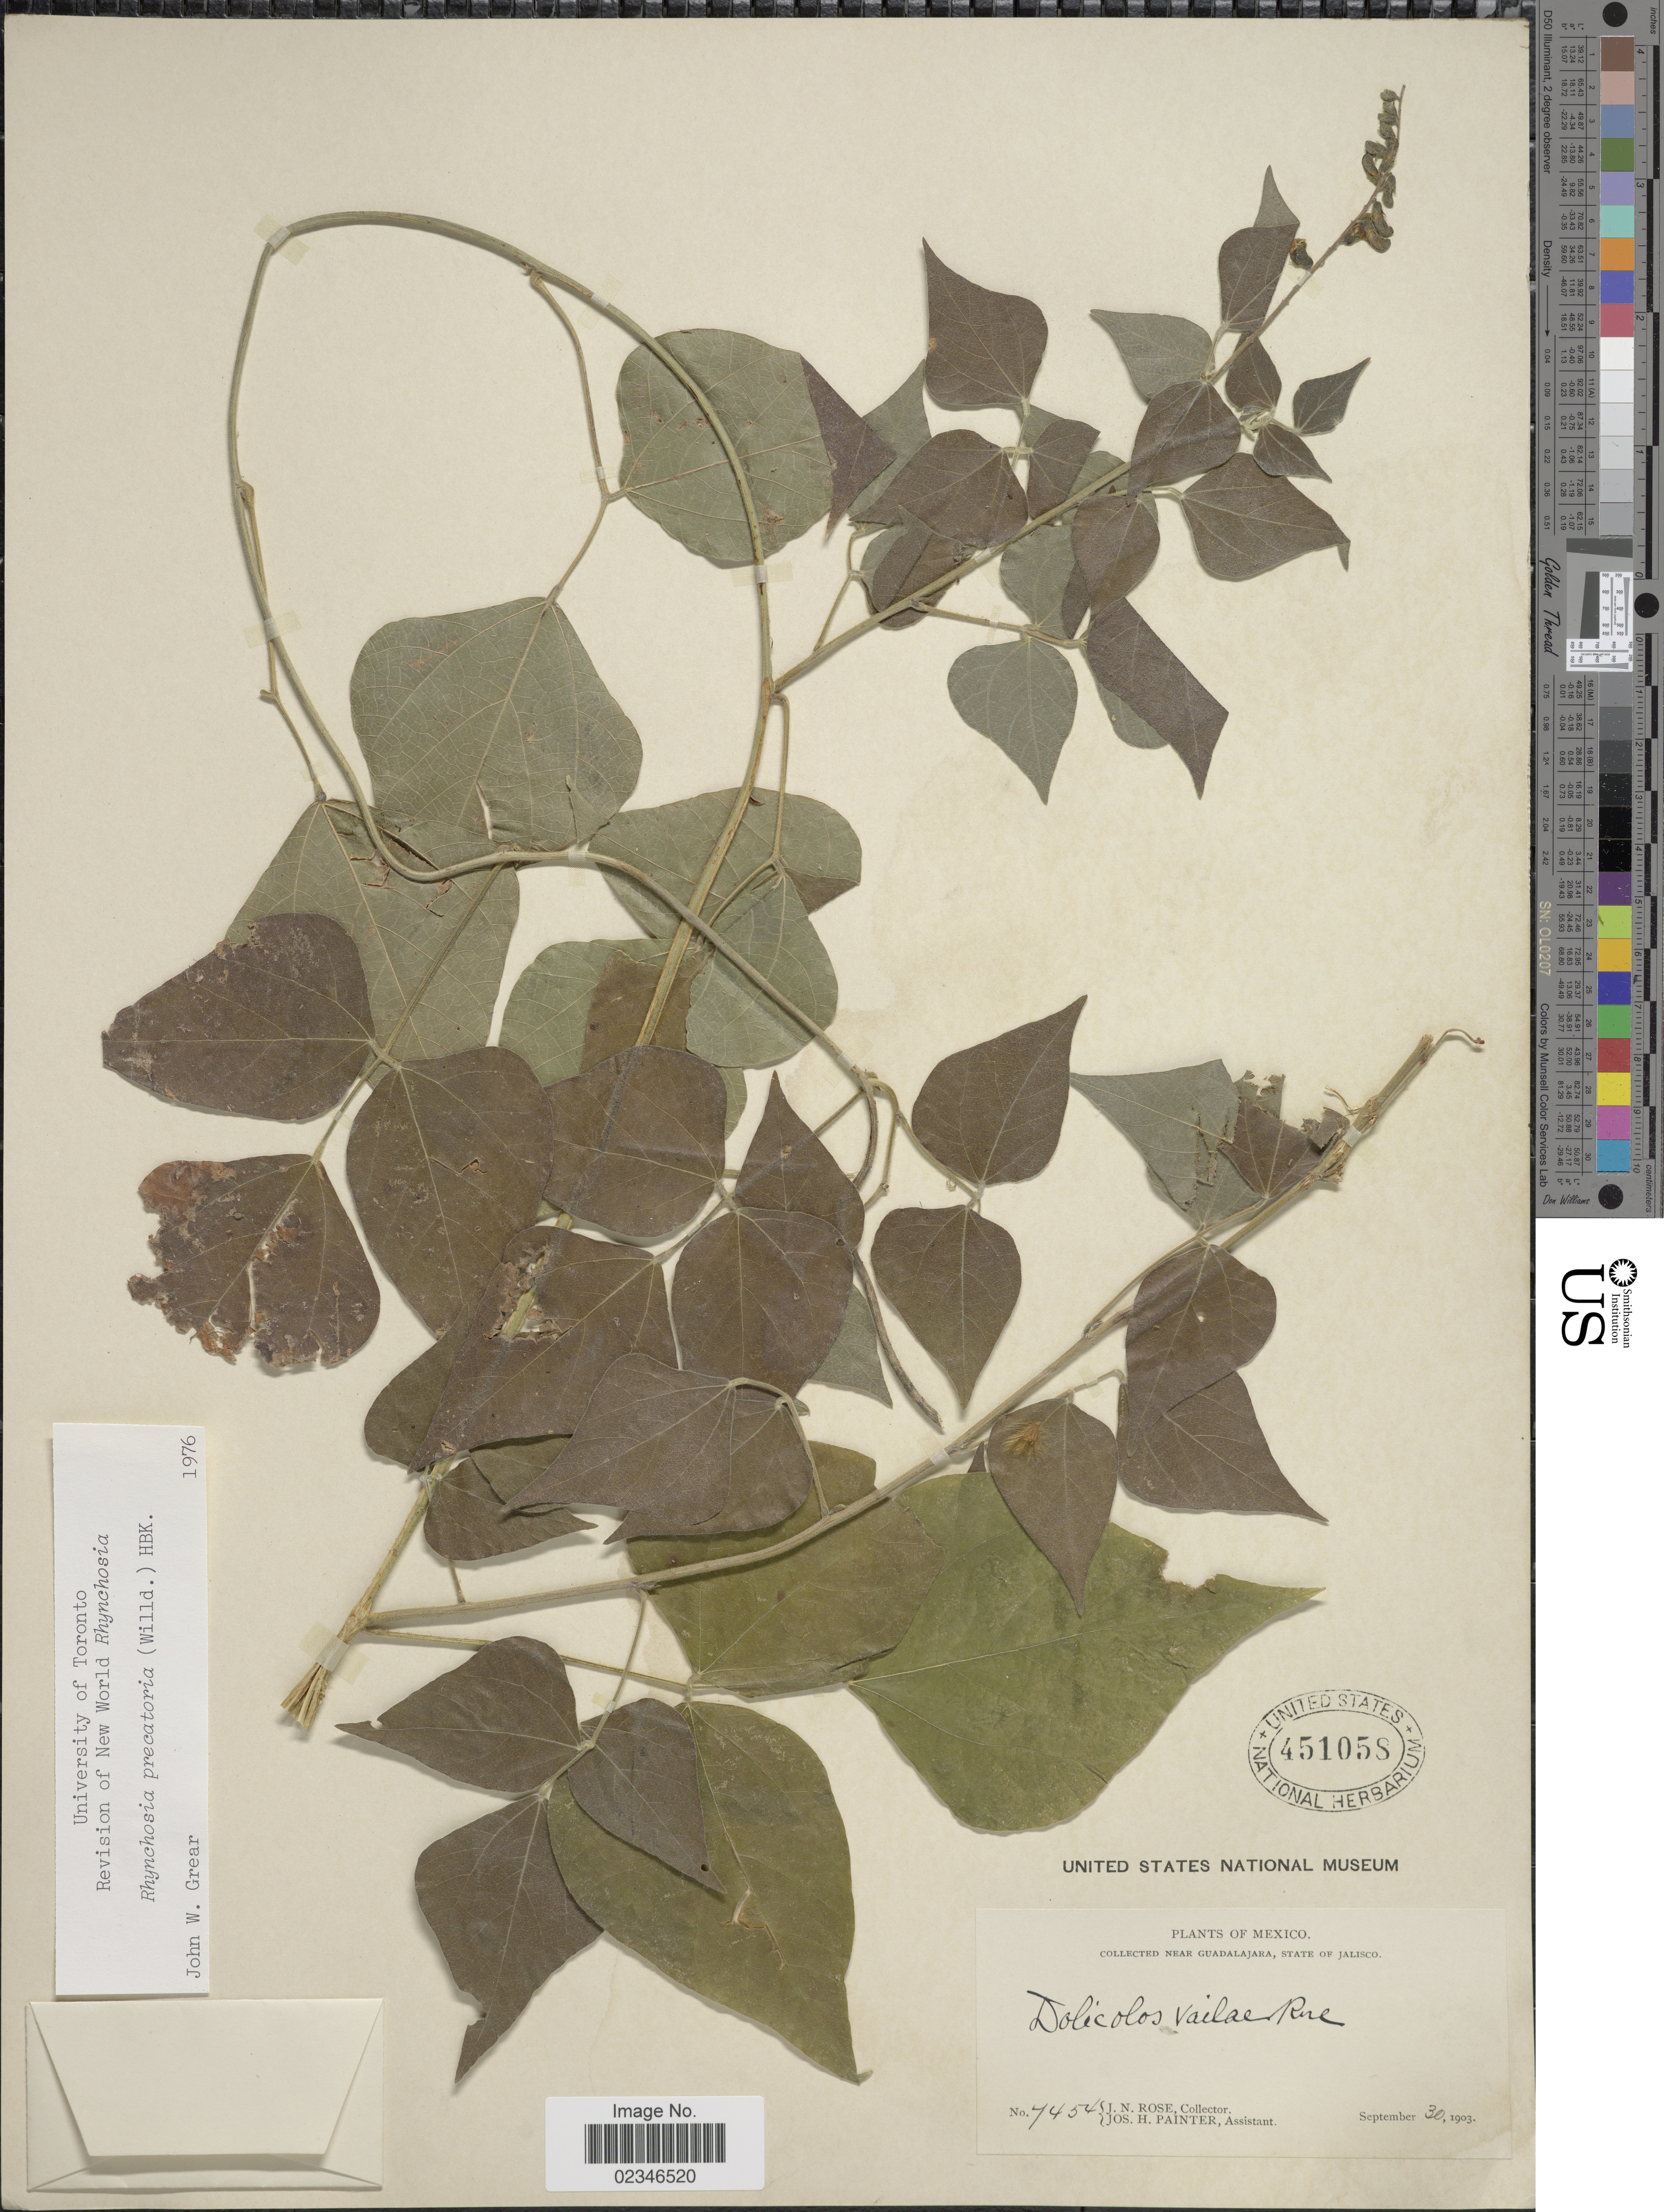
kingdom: Plantae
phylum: Tracheophyta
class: Magnoliopsida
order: Fabales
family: Fabaceae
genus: Rhynchosia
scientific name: Rhynchosia precatoria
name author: (Willd.) DC.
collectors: J. N. Rose & J. H. Painter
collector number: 7454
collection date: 1903-09-30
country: Mexico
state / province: Jalisco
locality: Near Guadalajara, State of Jalisco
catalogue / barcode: US 451058